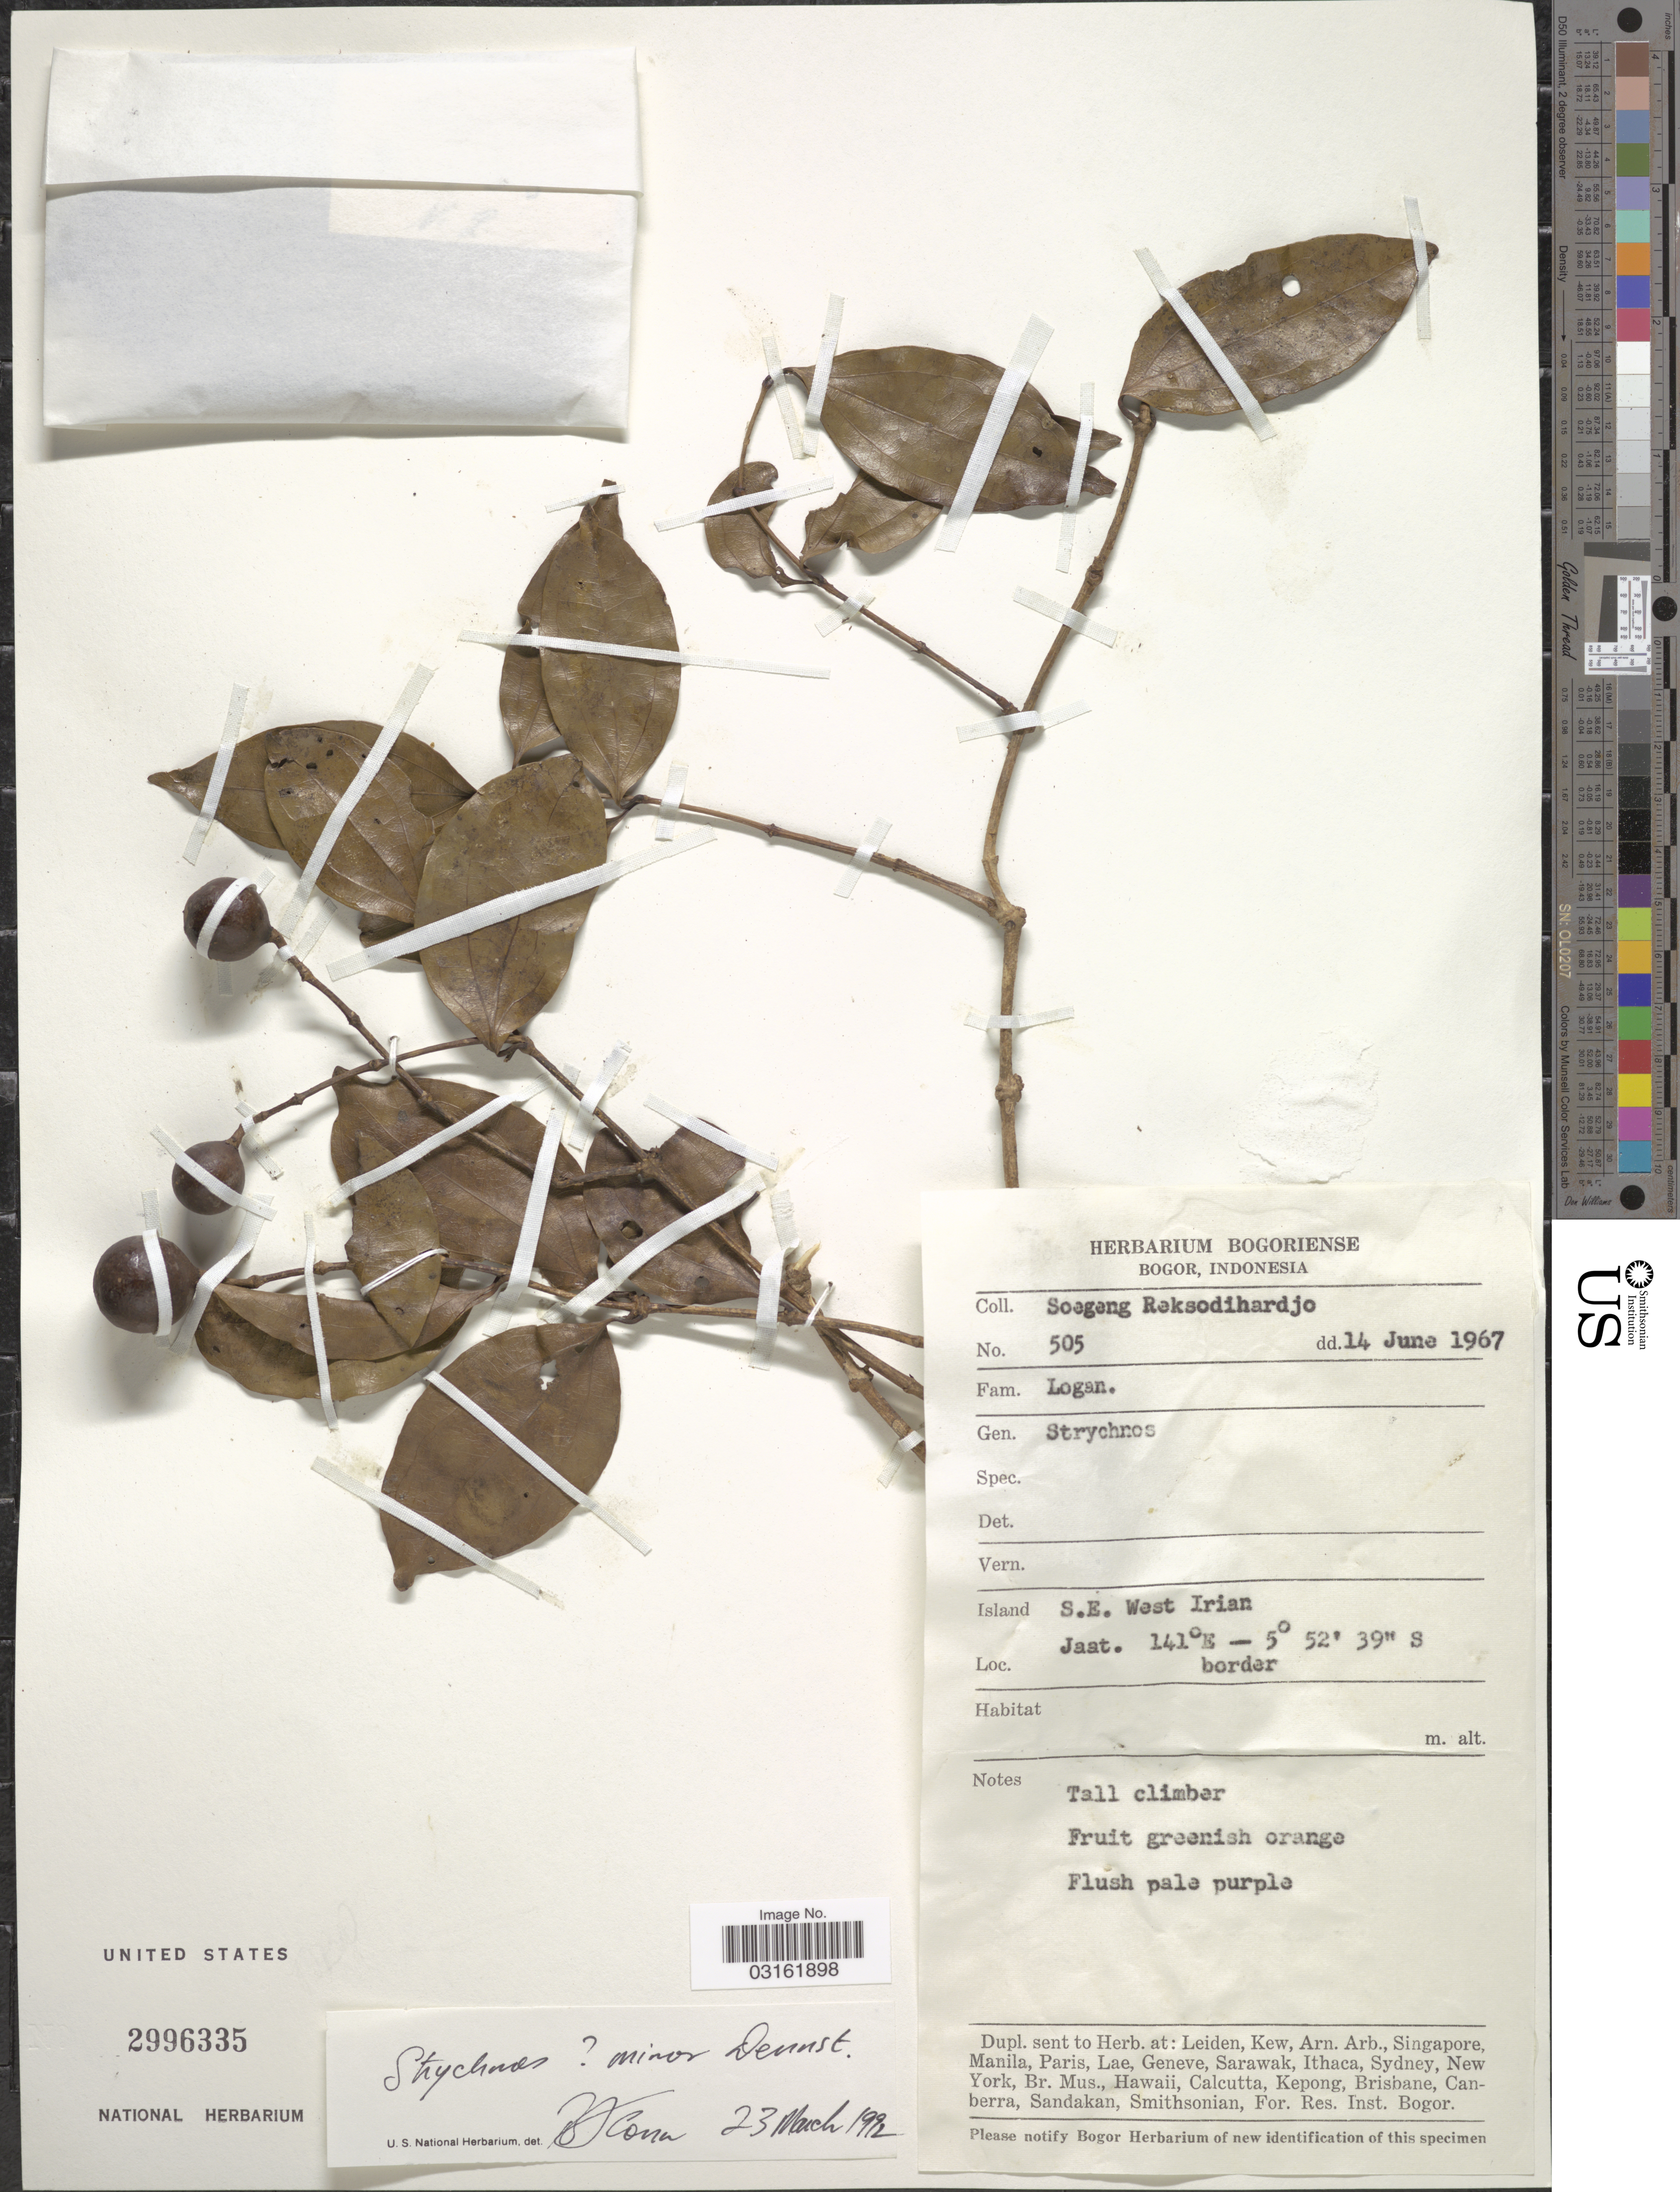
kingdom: Plantae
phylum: Tracheophyta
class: Magnoliopsida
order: Gentianales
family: Loganiaceae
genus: Strychnos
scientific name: Strychnos minor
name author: Dennst.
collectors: S. Reksodihardjo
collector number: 505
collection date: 1967-06-14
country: Indonesia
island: New Guinea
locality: S. E. West Irian. Jaan.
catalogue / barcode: US 2996335